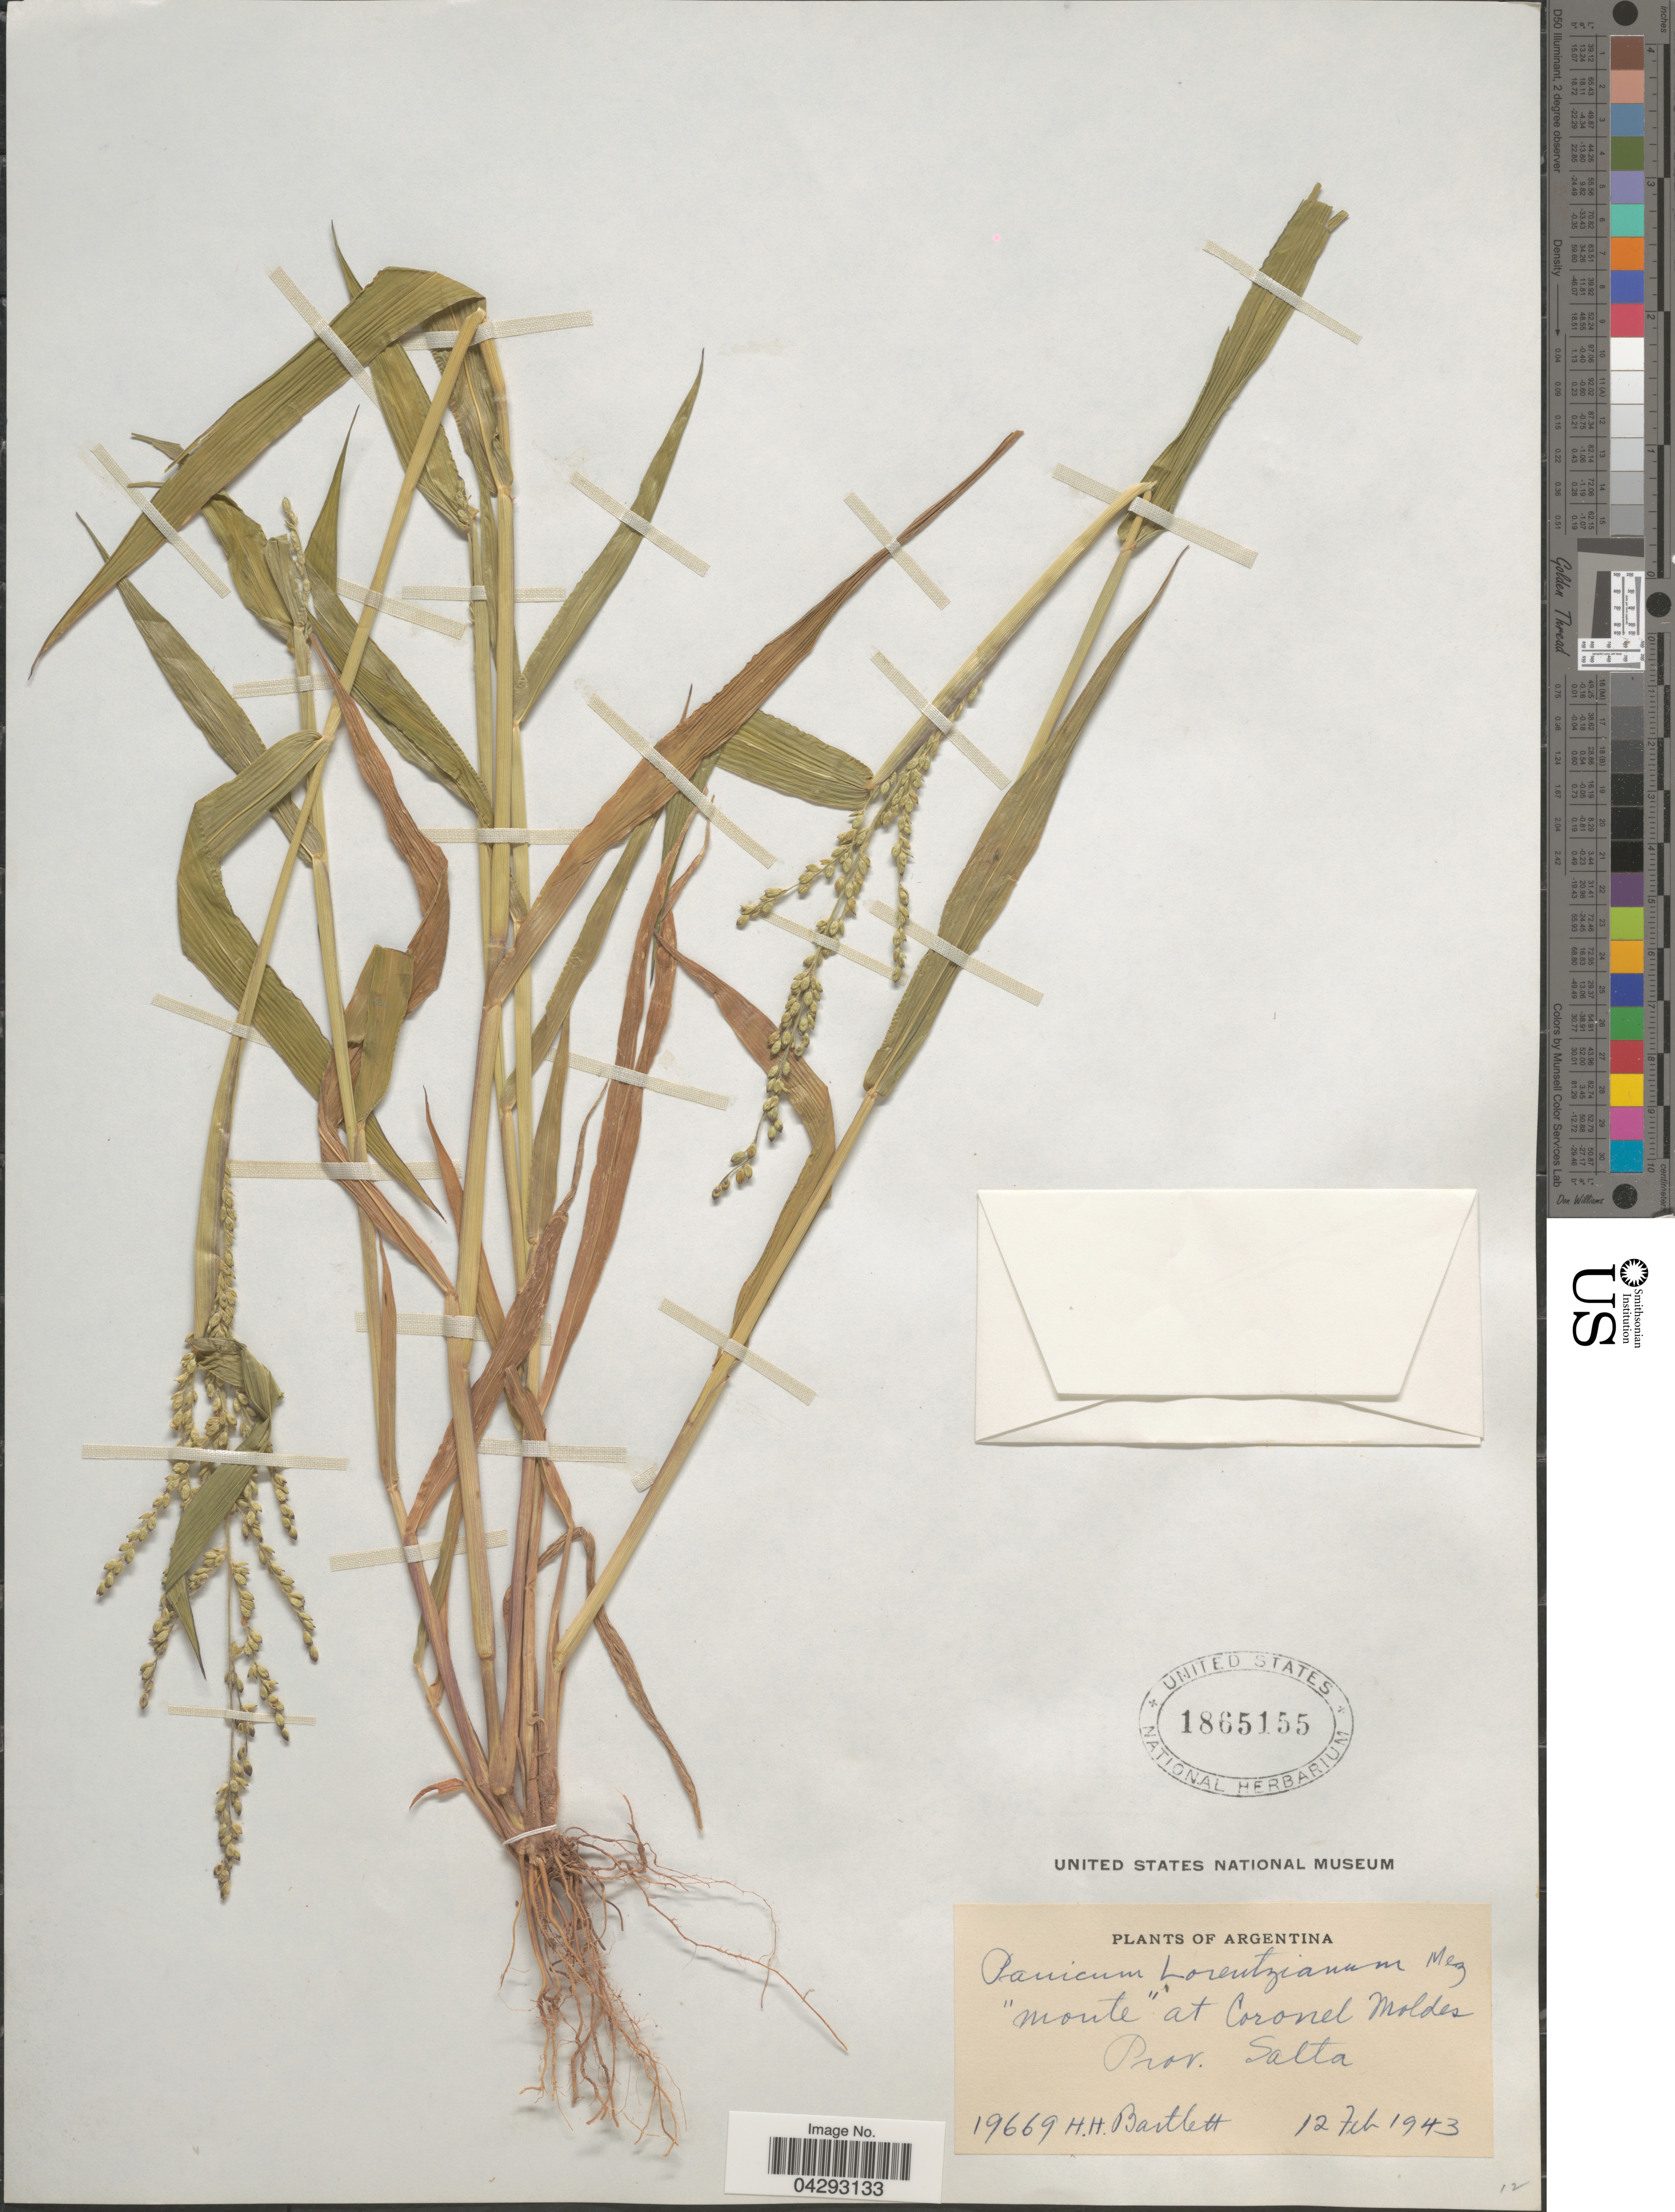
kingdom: Plantae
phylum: Tracheophyta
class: Liliopsida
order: Poales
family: Poaceae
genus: Urochloa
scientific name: Urochloa lorentziana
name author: (Mez) Morrone & Zuloaga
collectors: H. H. Bartlett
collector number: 19669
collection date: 1943-02-12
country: Argentina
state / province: Salta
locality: Monte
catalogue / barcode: US 1865155